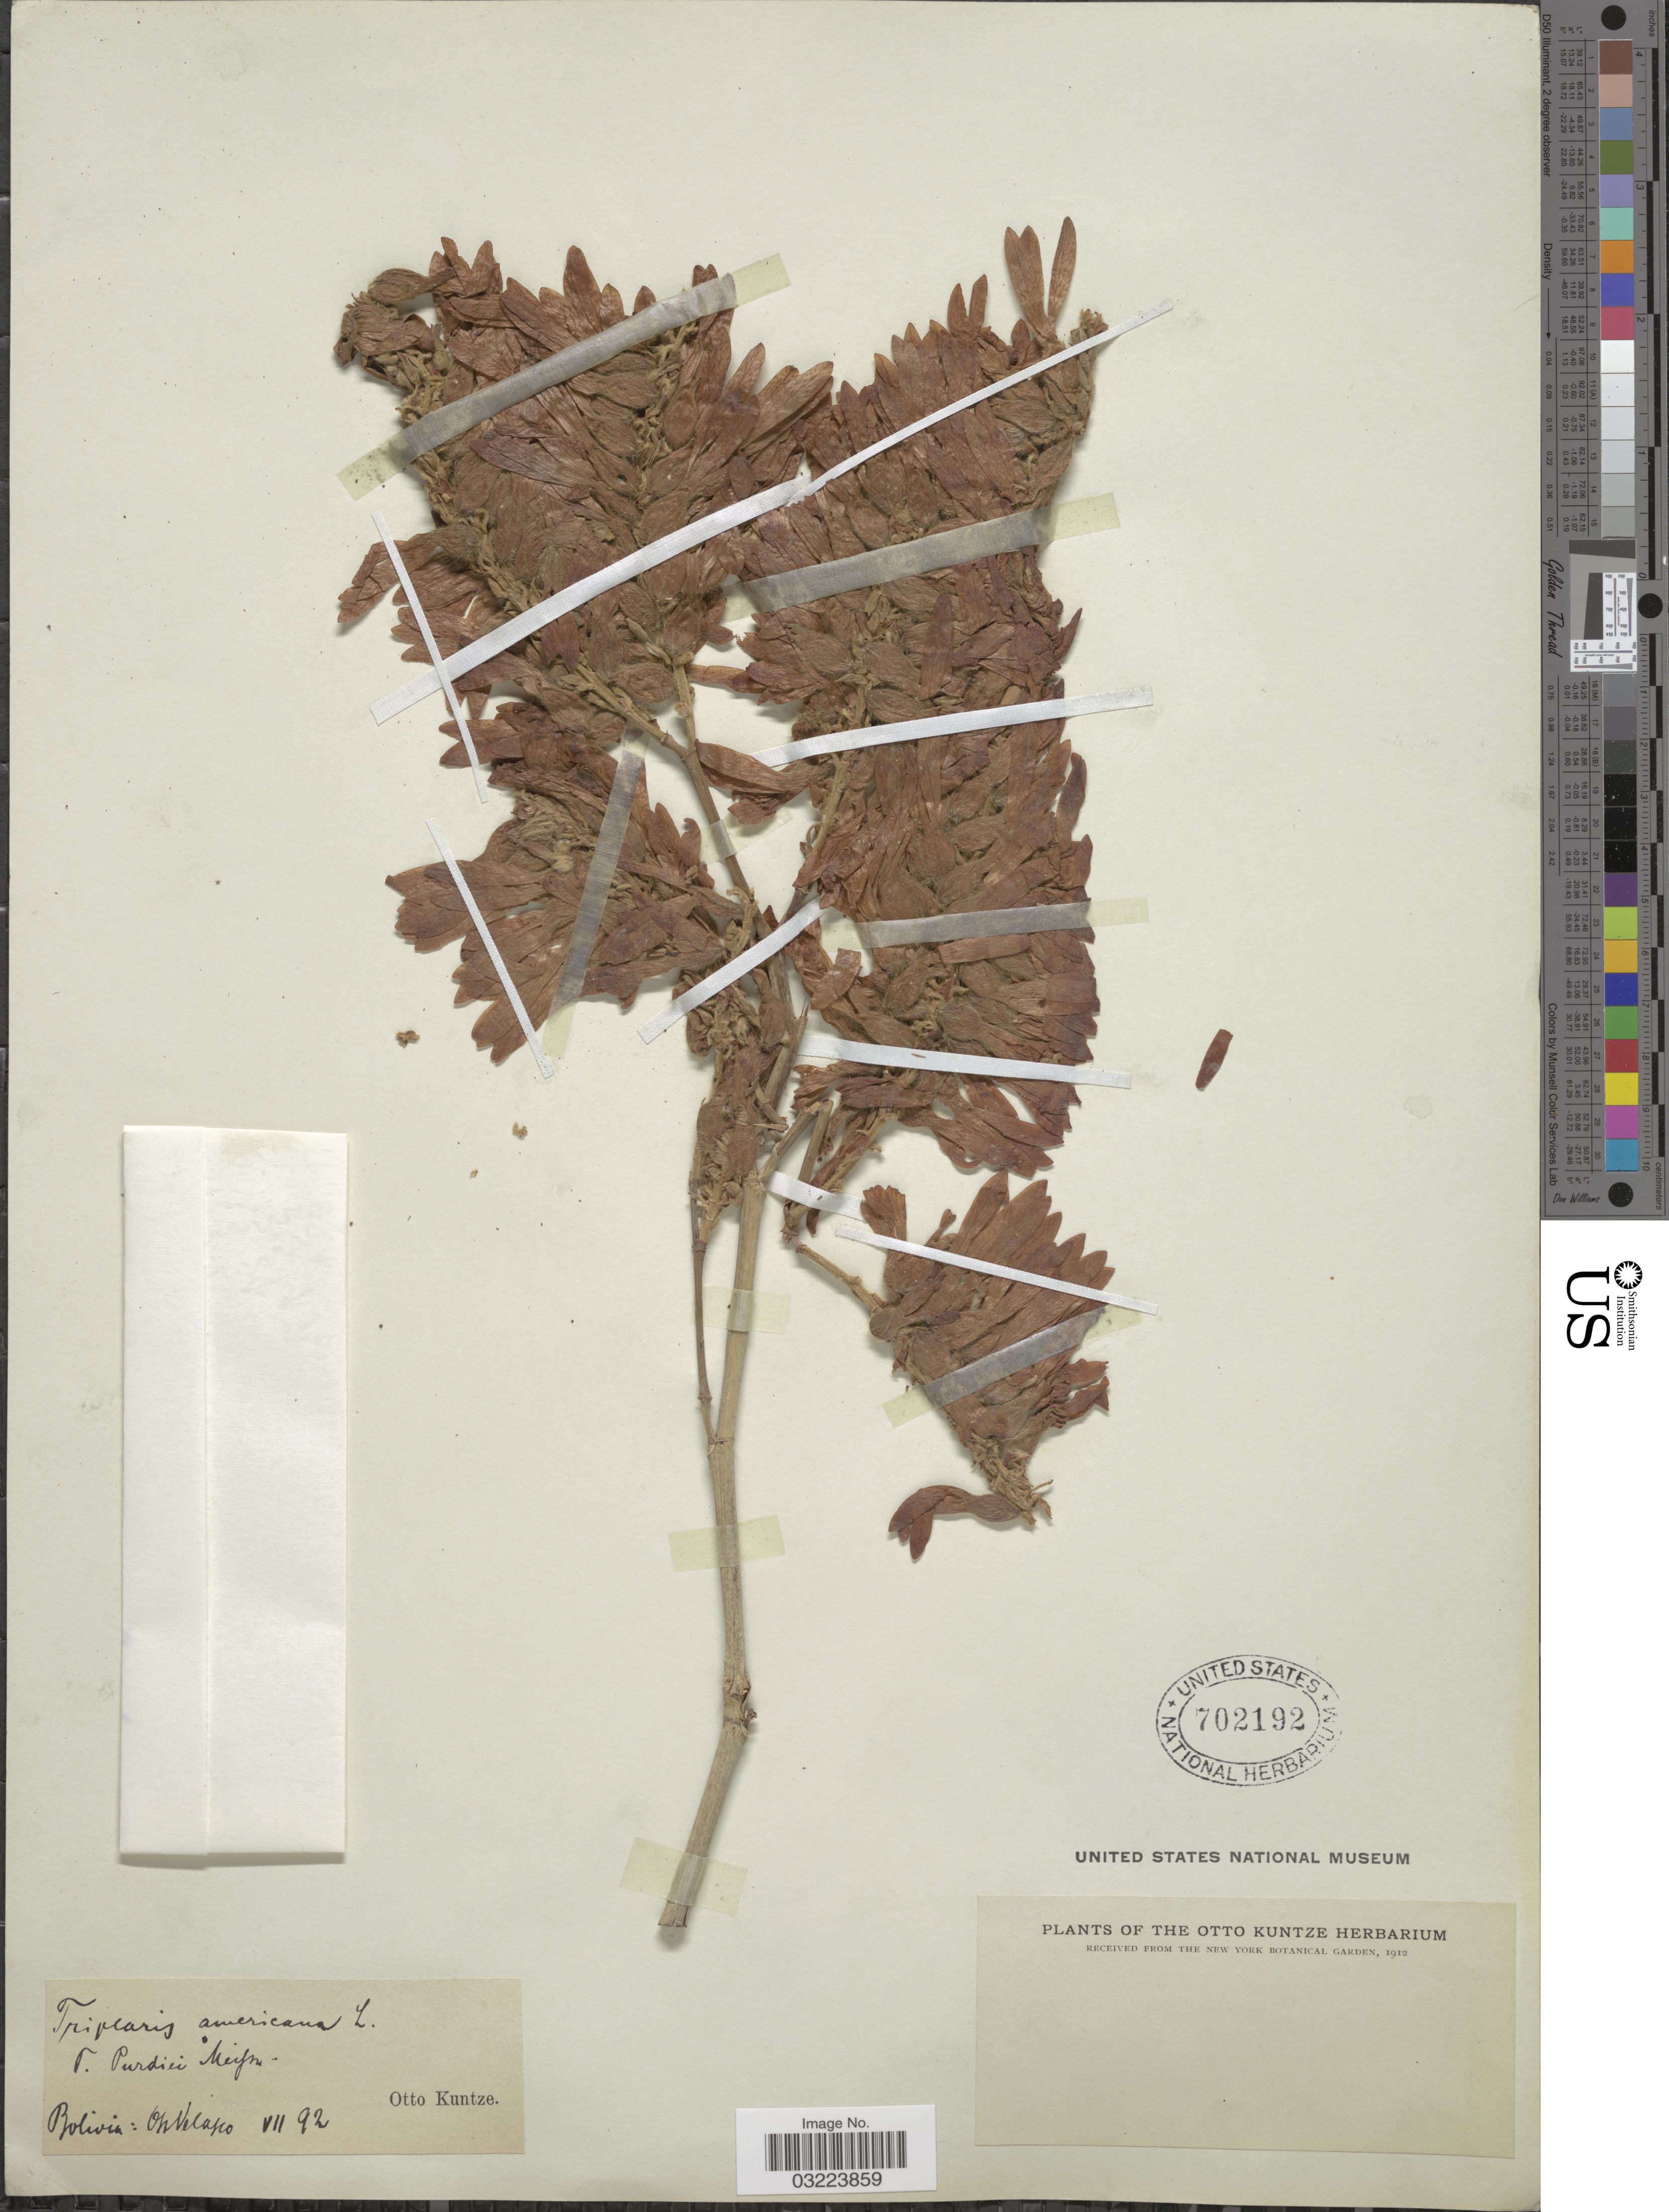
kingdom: Plantae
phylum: Tracheophyta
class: Magnoliopsida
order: Caryophyllales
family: Polygonaceae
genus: Triplaris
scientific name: Triplaris americana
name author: L.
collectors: C.E.O. Kuntze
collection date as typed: Transcribed d/m/y: /7/92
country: Bolivia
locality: On Velasco.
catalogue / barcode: US 702192